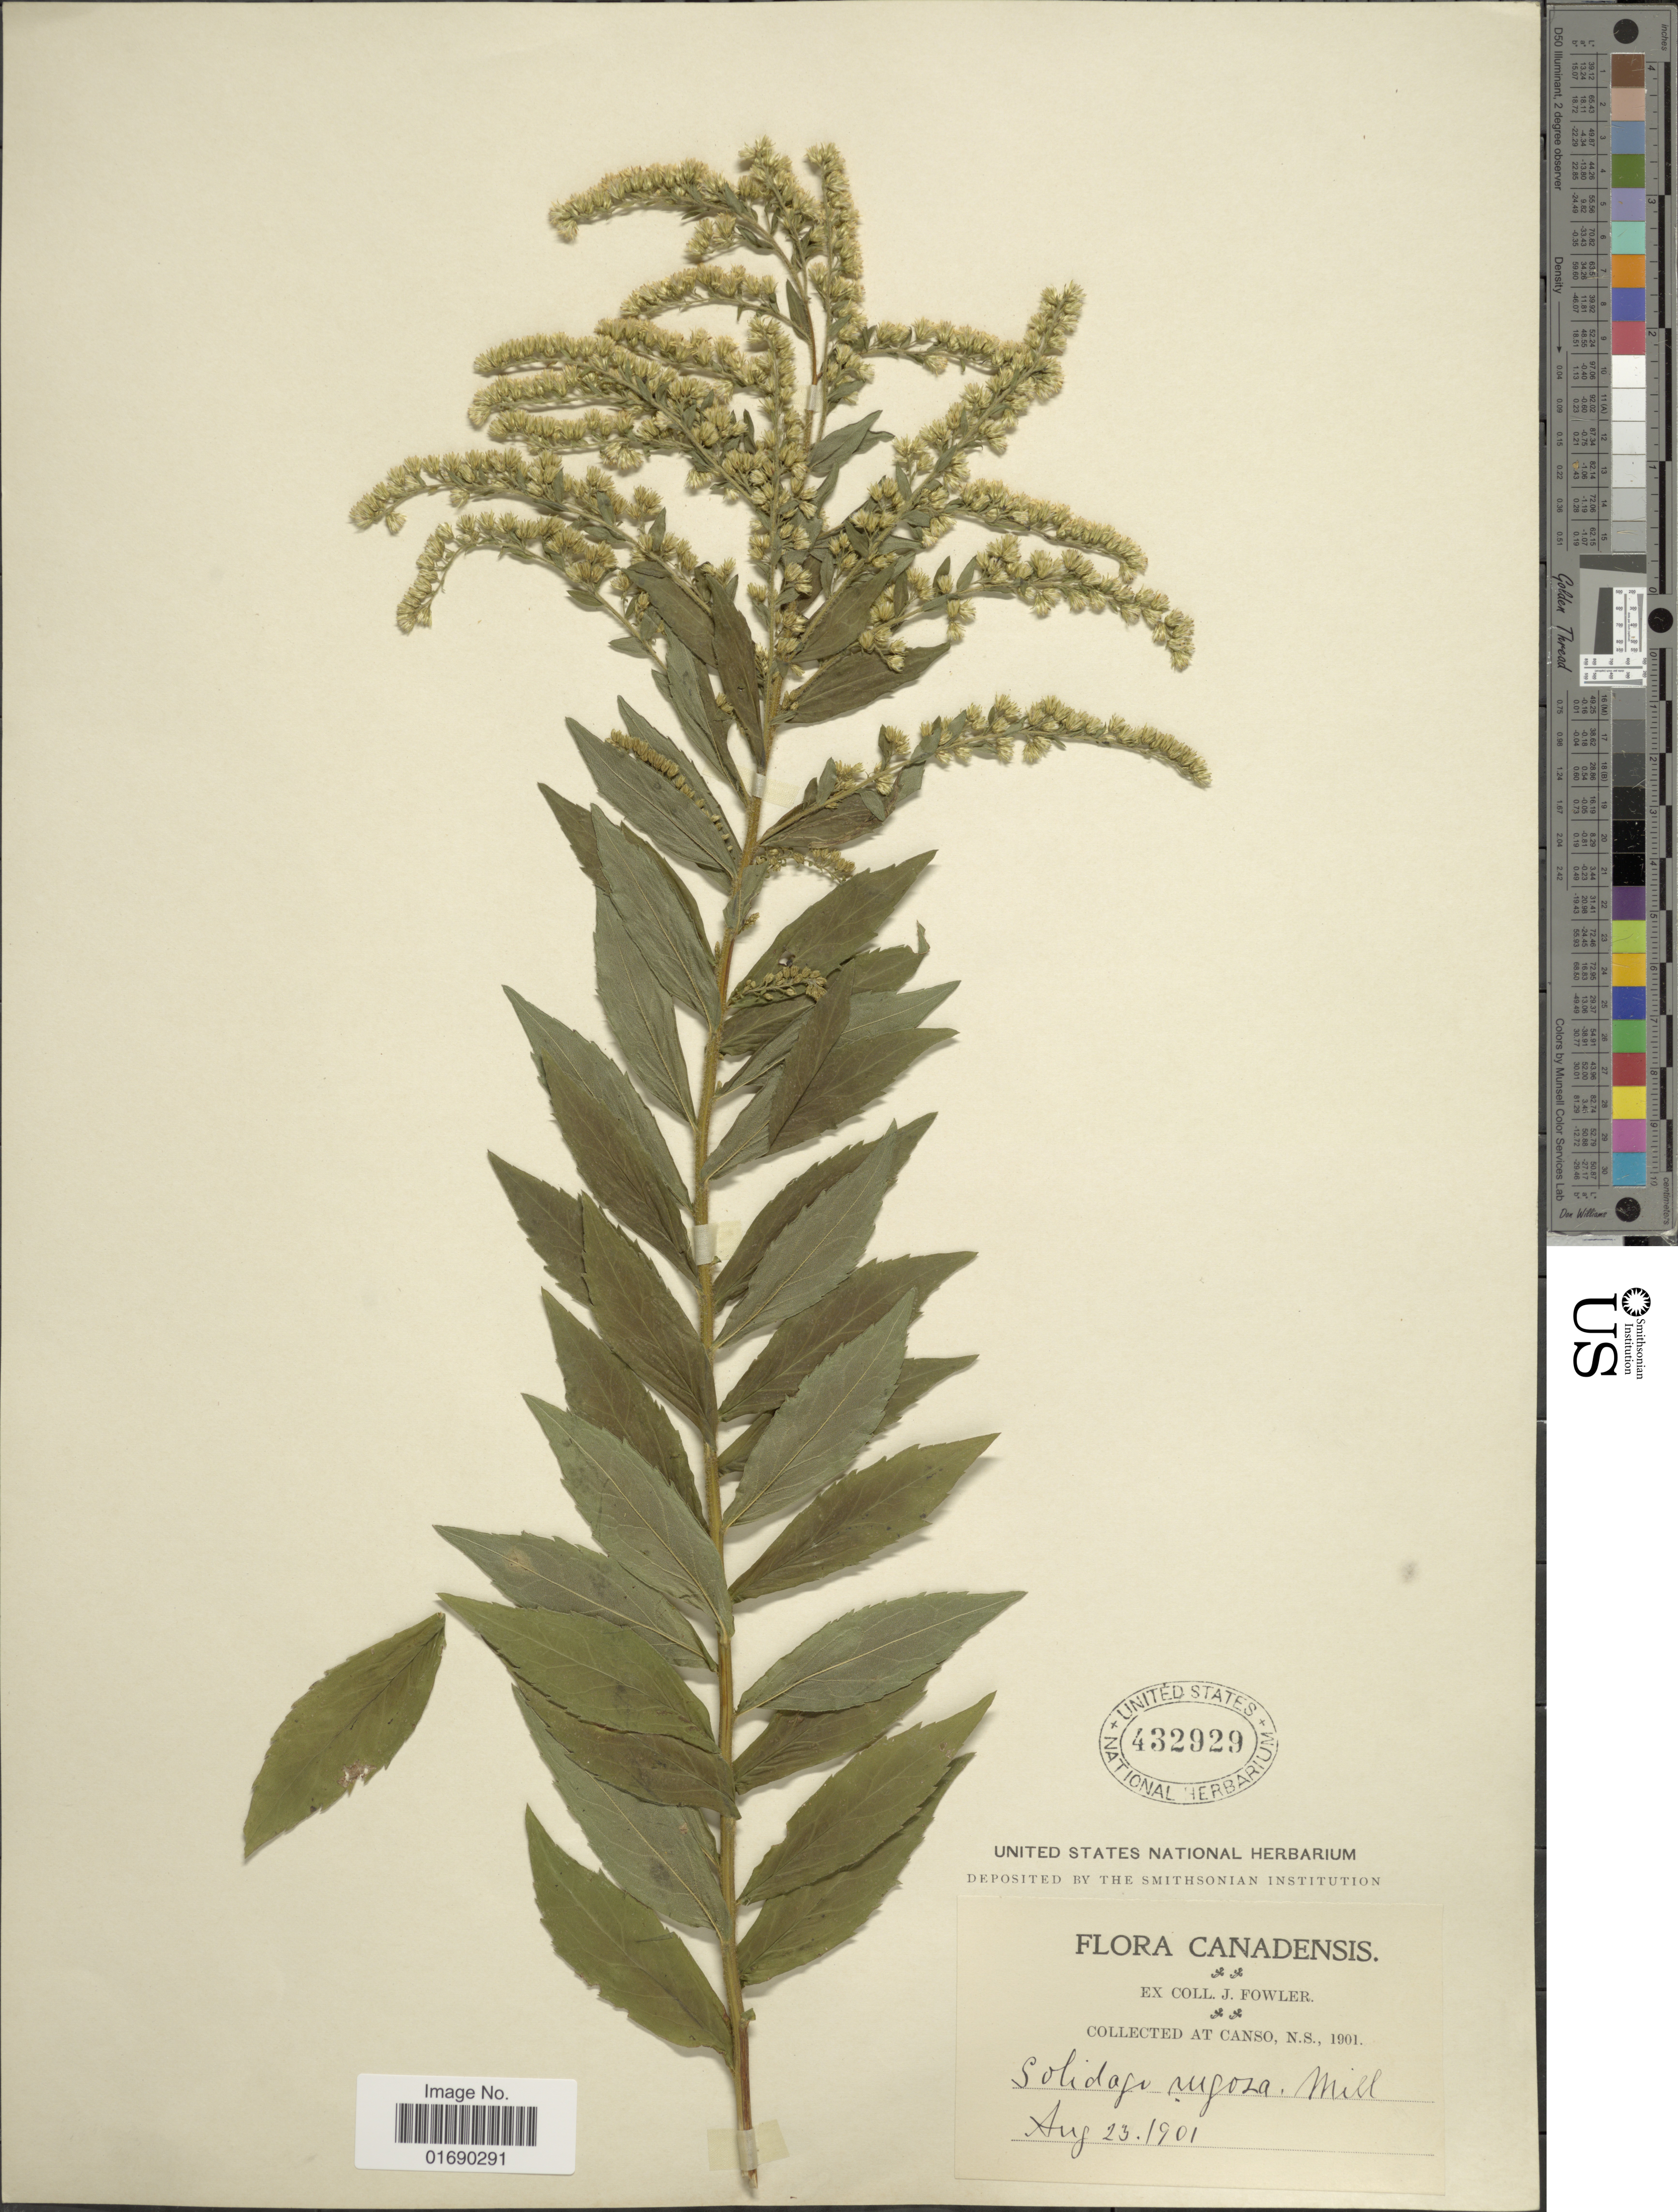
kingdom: Plantae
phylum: Tracheophyta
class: Magnoliopsida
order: Asterales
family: Asteraceae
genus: Solidago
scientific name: Solidago rugosa var. villosa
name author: Mill.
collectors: J. P. Fowler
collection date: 1901-08-23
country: Canada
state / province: Nova Scotia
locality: At Canso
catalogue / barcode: US 432929